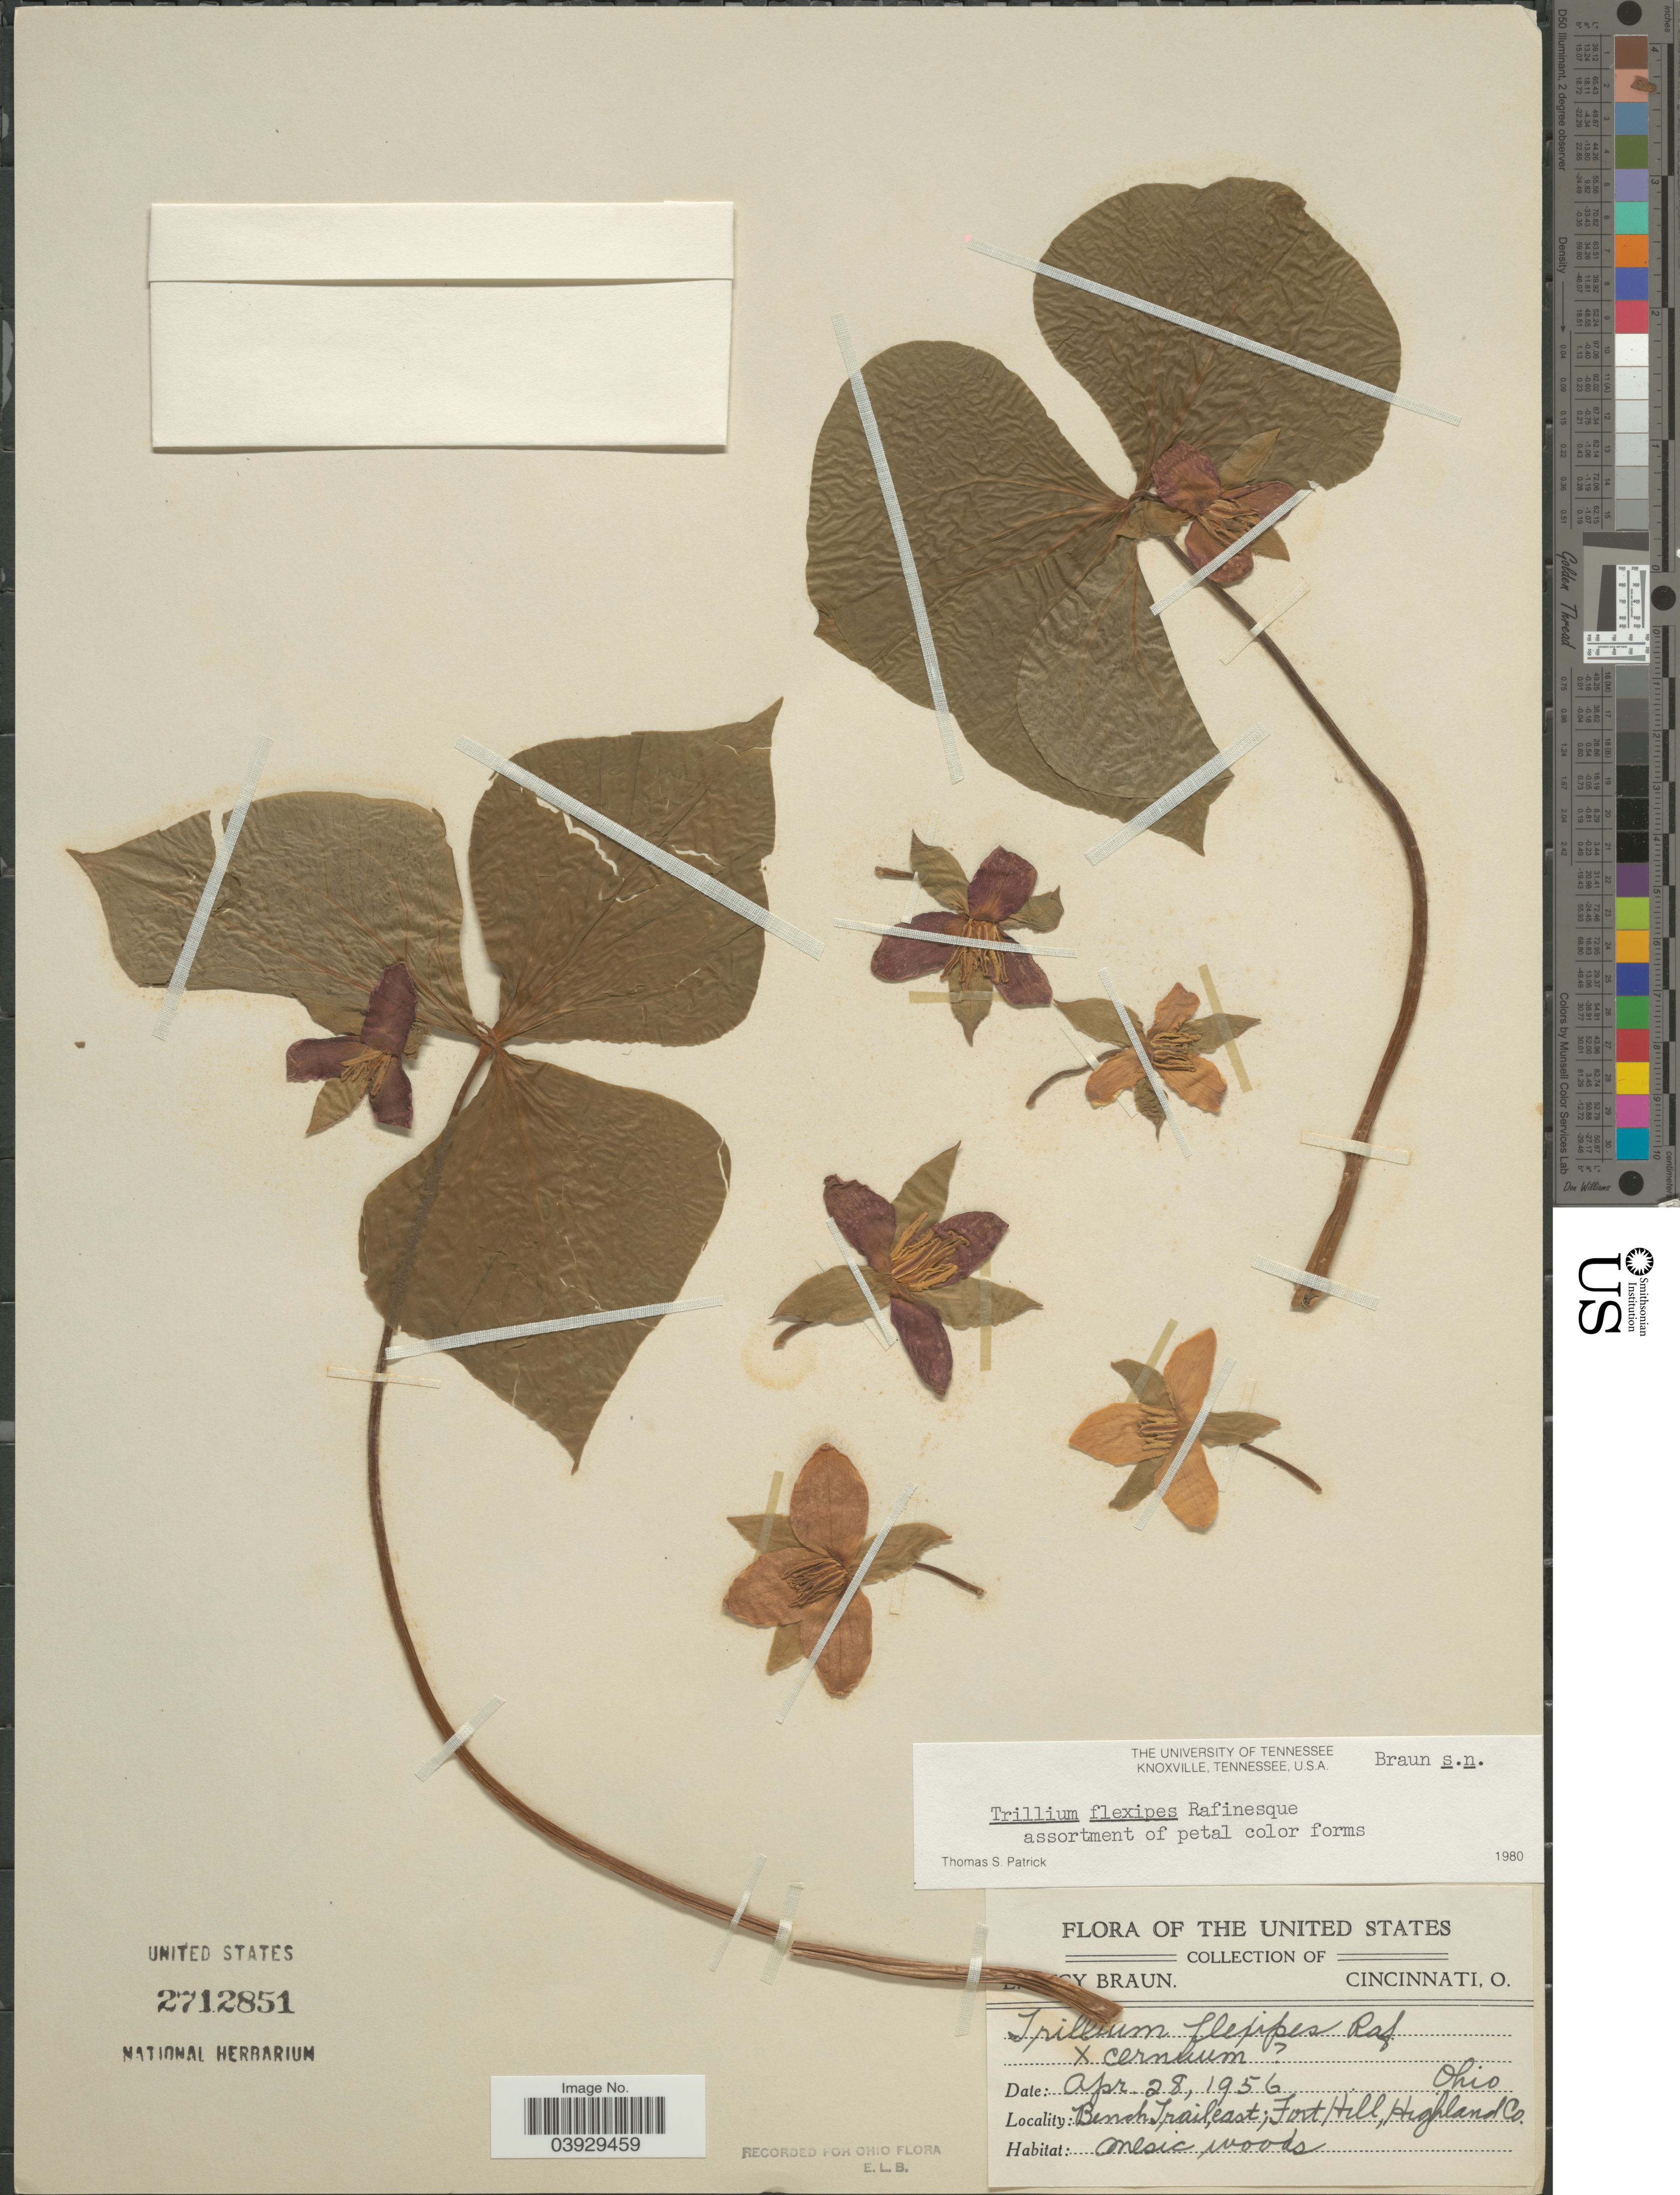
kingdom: Plantae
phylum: Tracheophyta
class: Liliopsida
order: Liliales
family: Melanthiaceae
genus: Trillium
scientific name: Trillium flexipes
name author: Raf.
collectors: E. L. Braun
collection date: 1956-04-28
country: United States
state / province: Ohio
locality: Bench Trail, east; Fort Hill, Highland Co.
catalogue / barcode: US 2712851